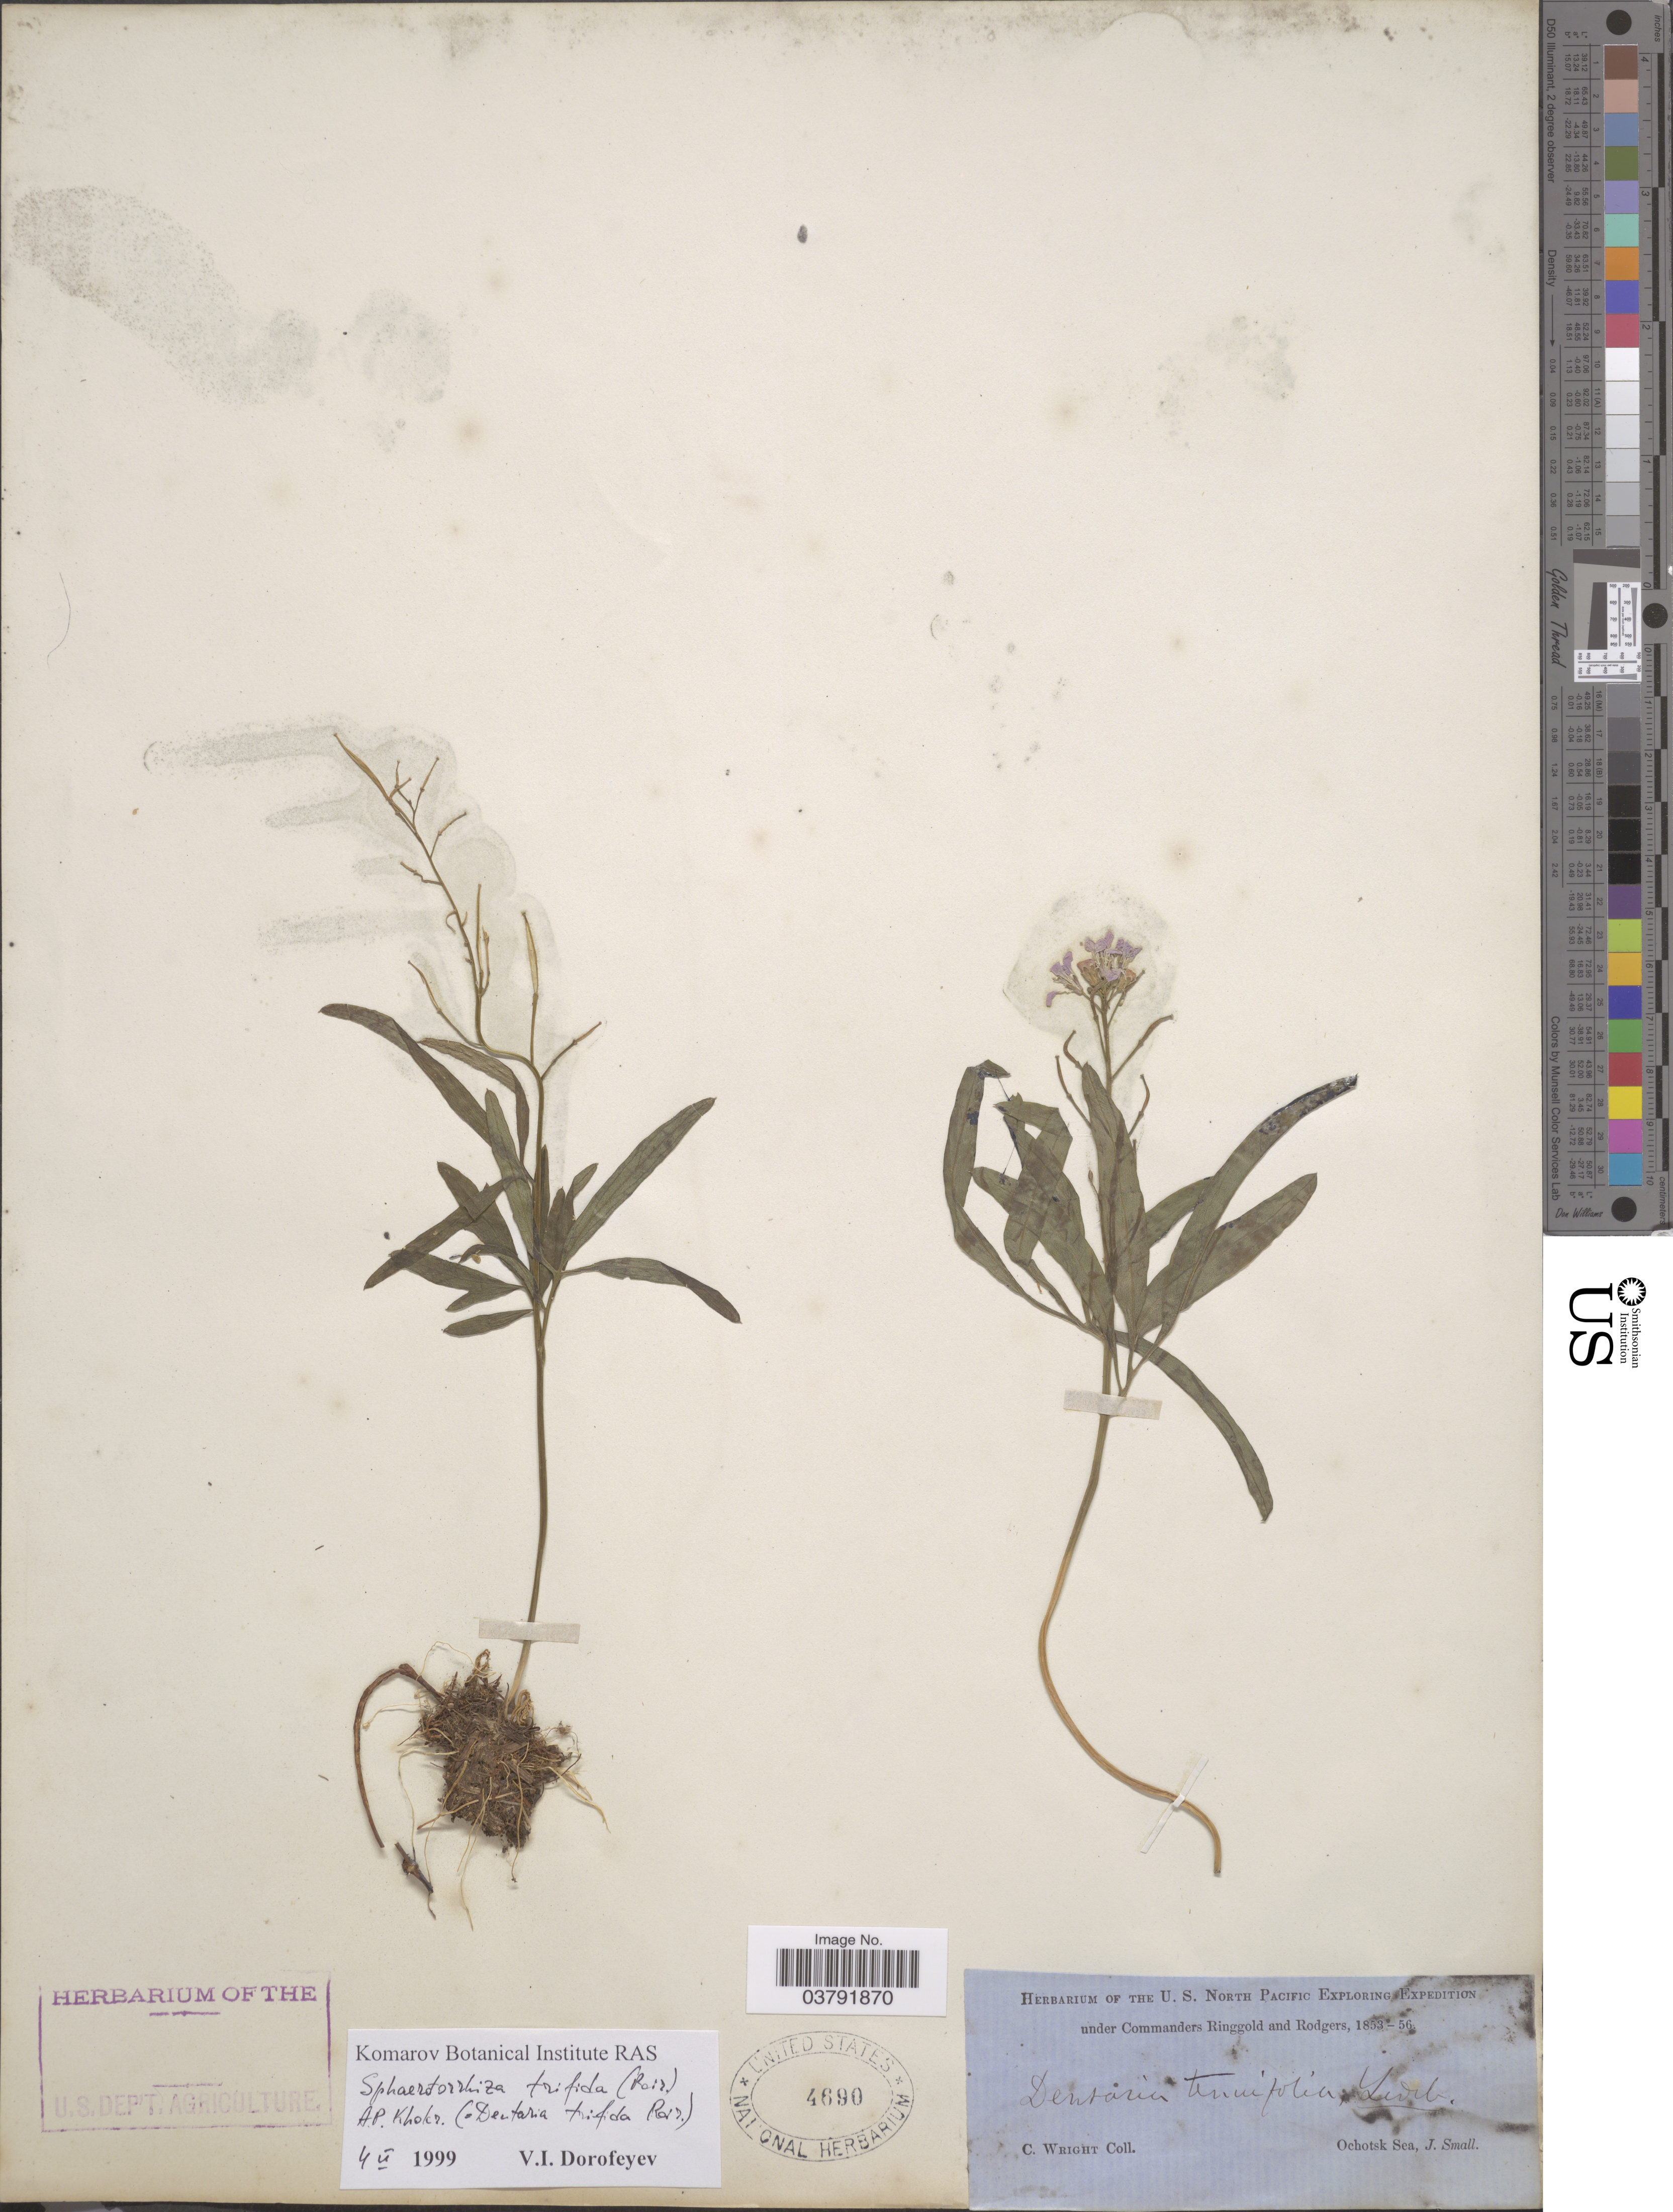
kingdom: Plantae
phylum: Tracheophyta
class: Magnoliopsida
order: Brassicales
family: Brassicaceae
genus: Dentaria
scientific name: Dentaria tenuifolia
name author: Ledeb.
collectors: C. Wright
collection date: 1853/1856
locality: Ochotsk Sea.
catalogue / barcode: US 4690